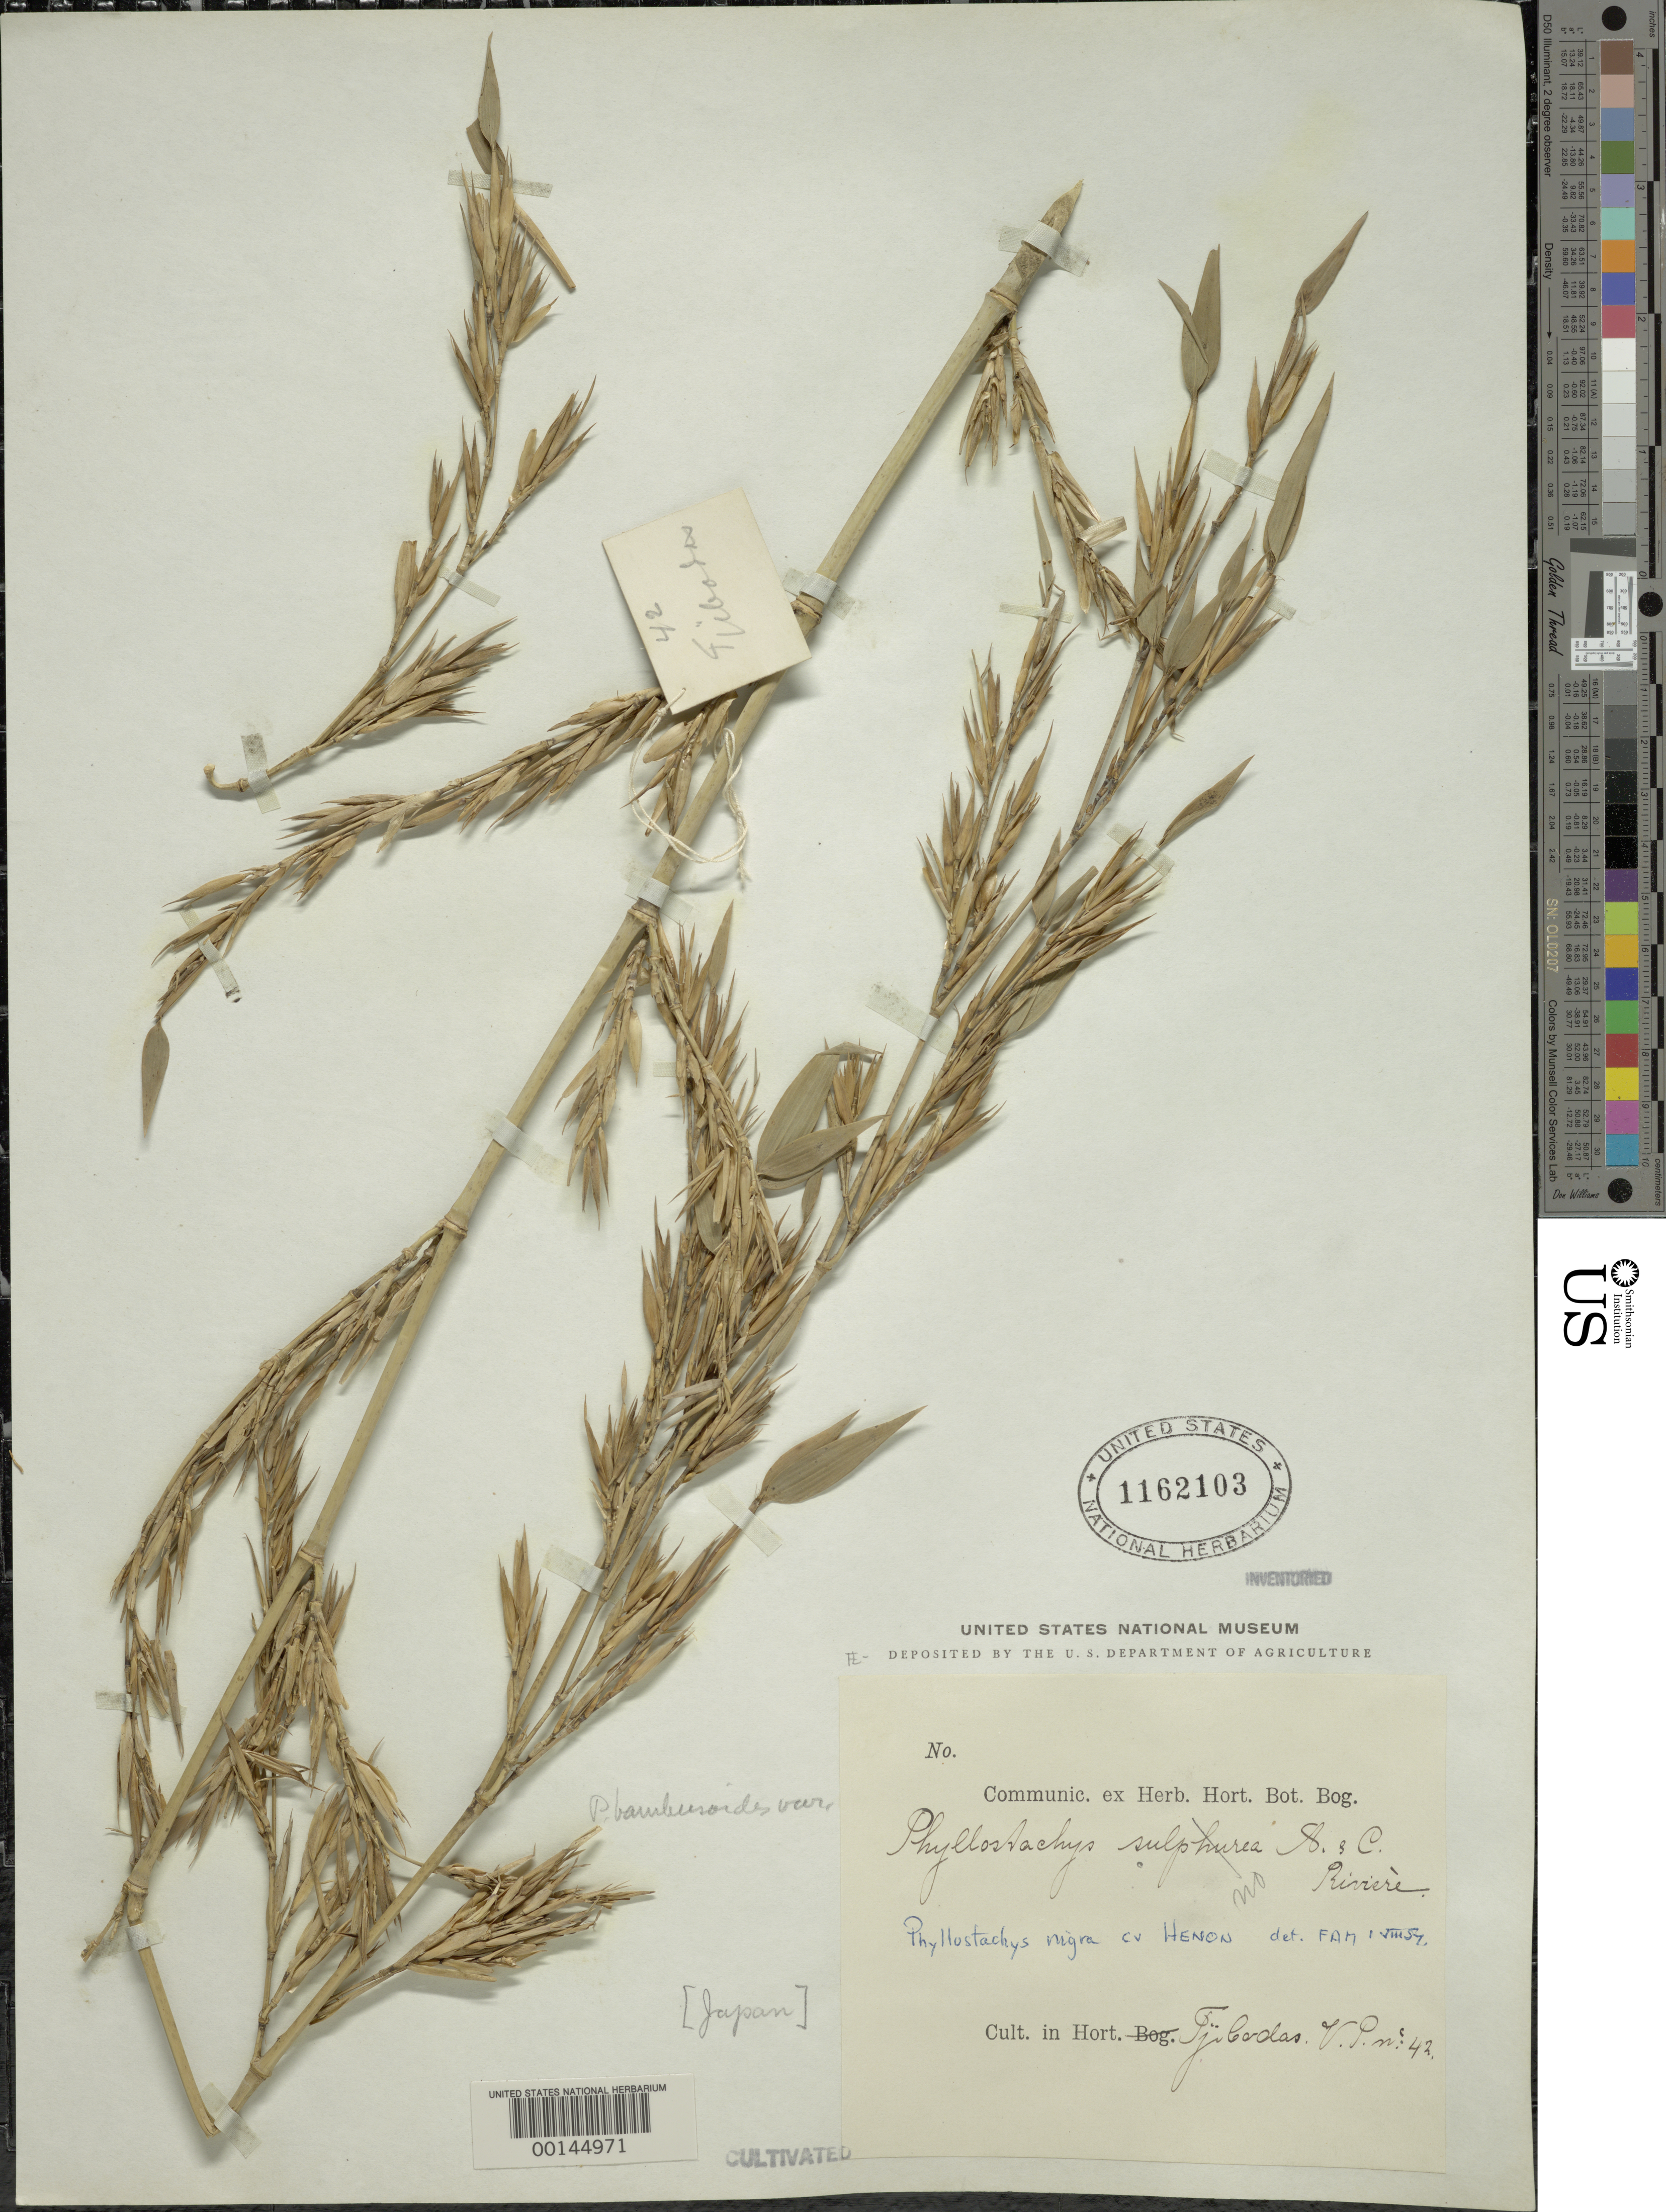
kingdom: Plantae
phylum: Tracheophyta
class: Liliopsida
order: Poales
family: Poaceae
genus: Phyllostachys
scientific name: Phyllostachys nigra var. henonis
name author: (Mitford) Stapf ex Rendle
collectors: F. Cordas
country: Panama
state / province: Chiriquí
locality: Around San Felix.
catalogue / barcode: US 1162103